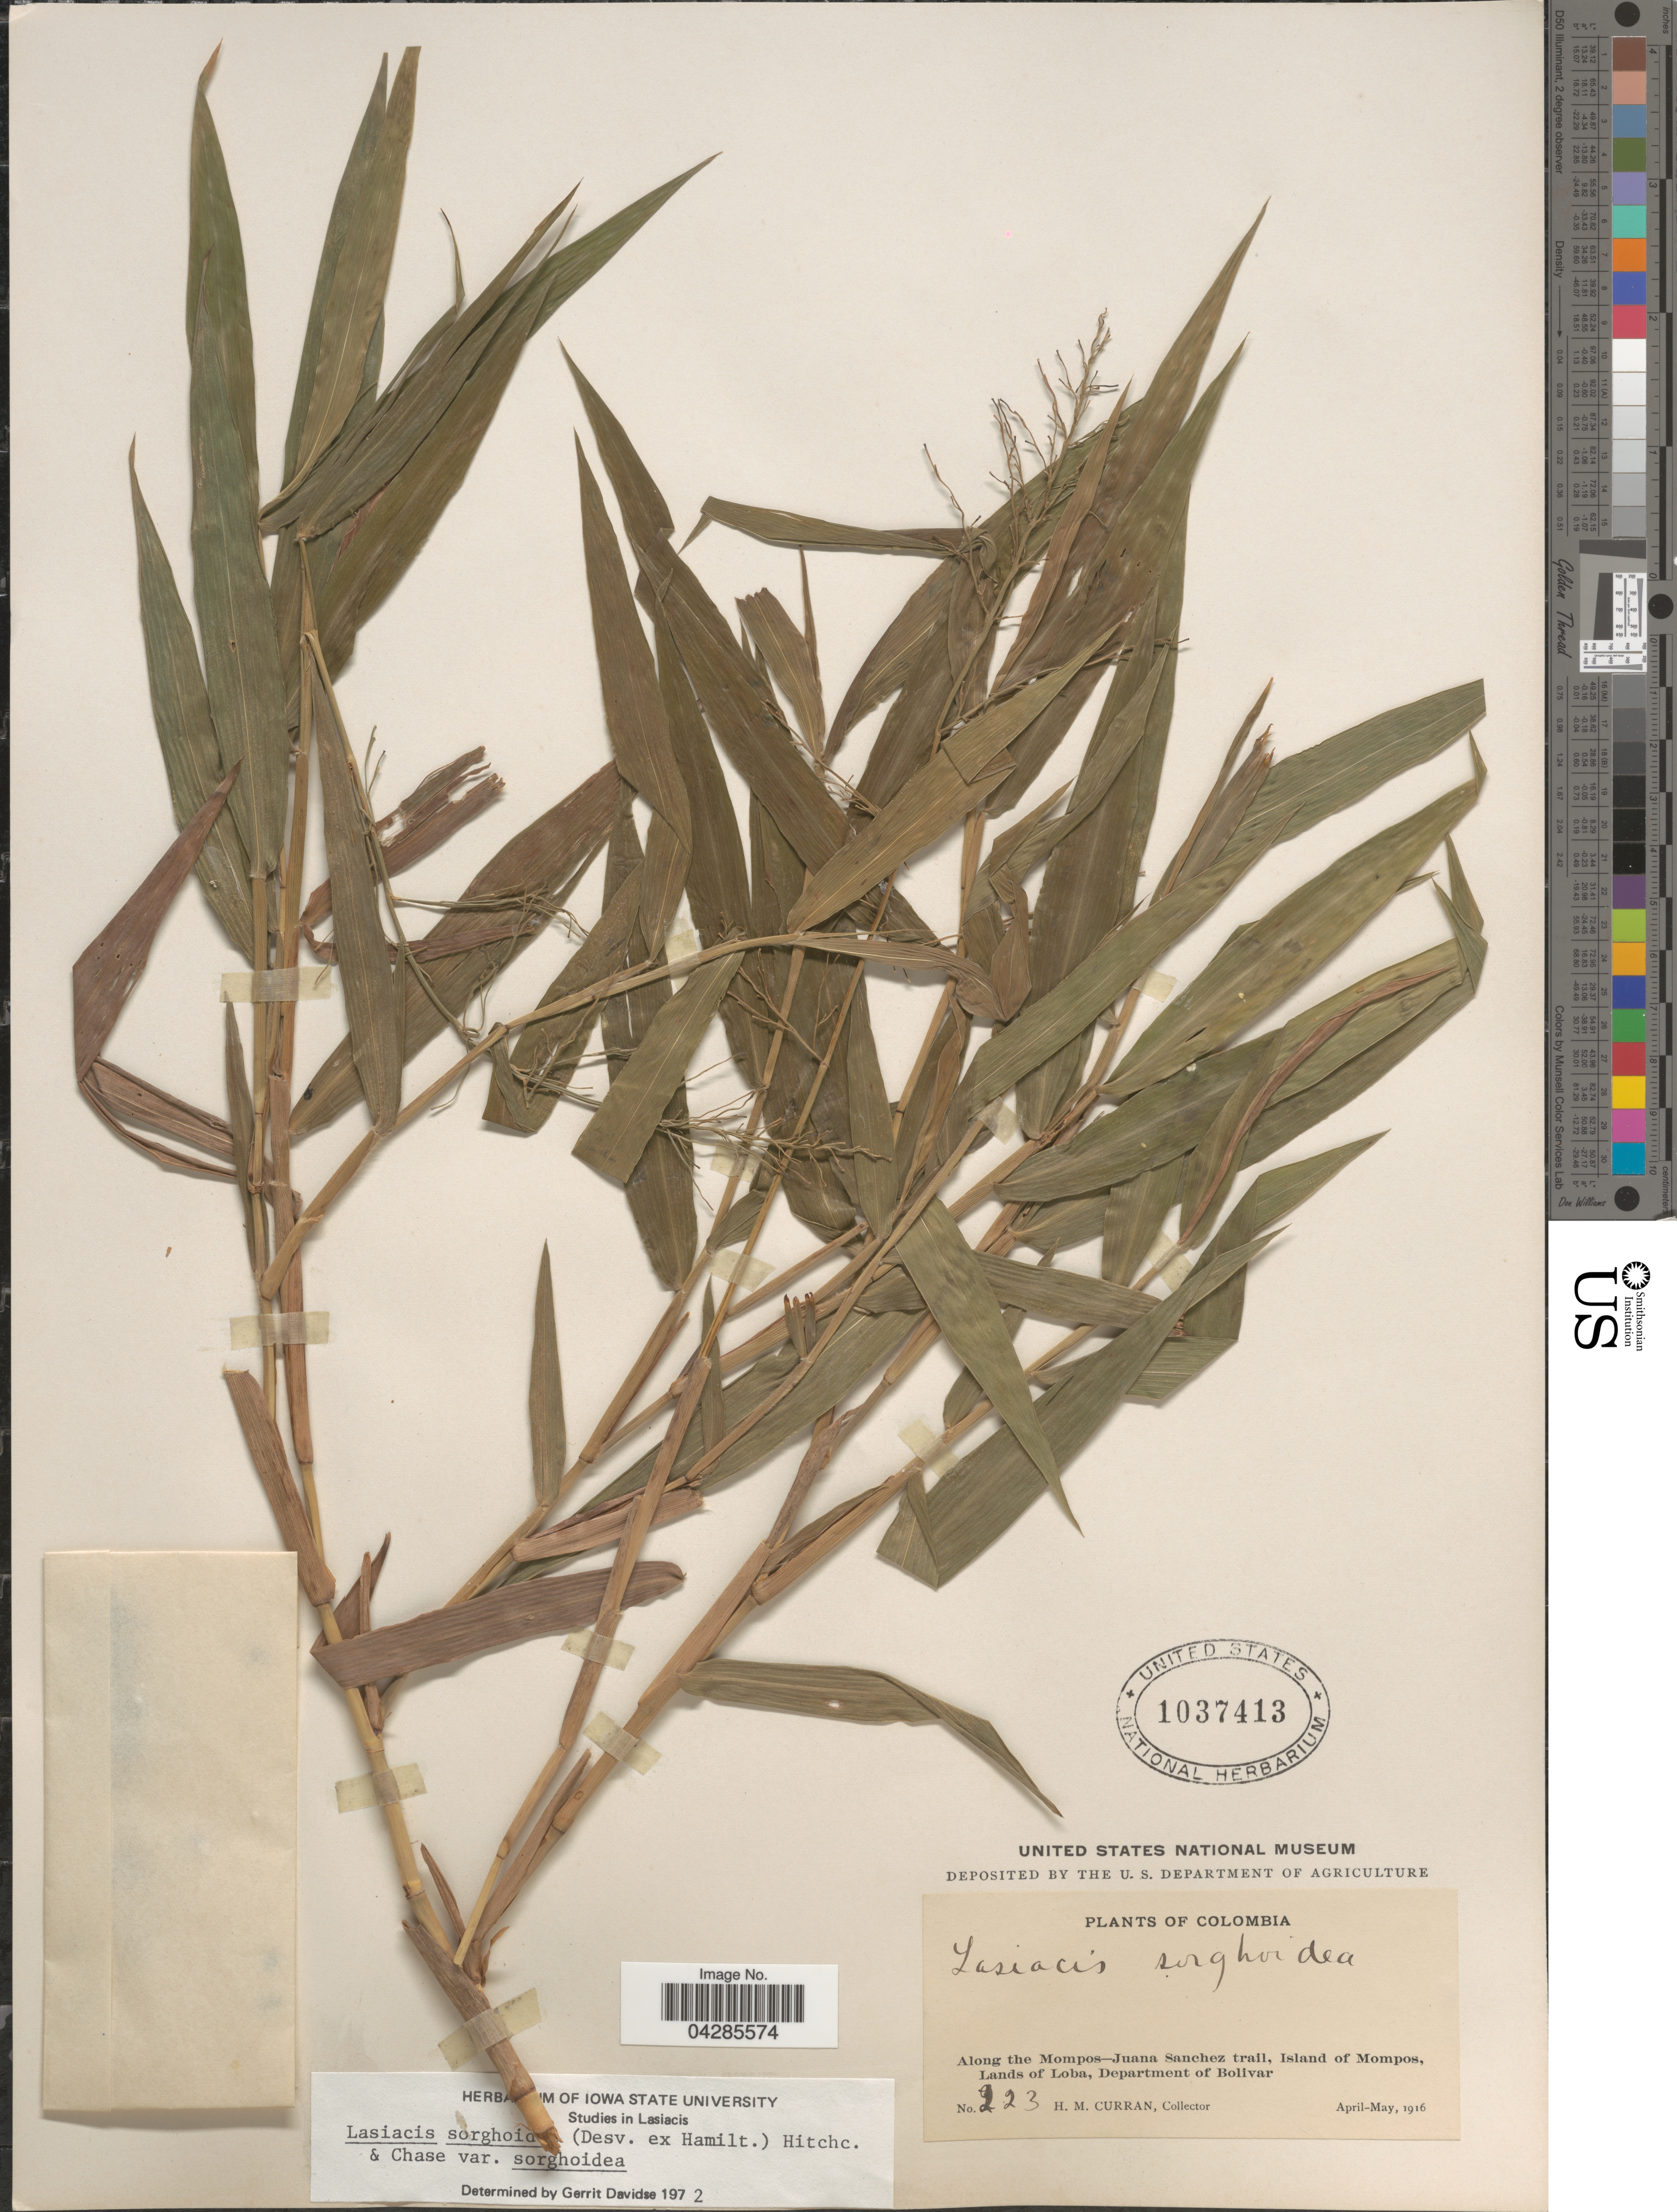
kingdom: Plantae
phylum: Tracheophyta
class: Liliopsida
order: Poales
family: Poaceae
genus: Lasiacis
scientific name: Lasiacis sorghoidea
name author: (Desv. ex Ham.) Hitchc. & Chase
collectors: H. M. Curran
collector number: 223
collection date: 1916-04/1916-05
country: Colombia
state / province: Bolívar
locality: Along the Mompos-Juana Sanchez trail, Island of Mompos, Lands of Loba, Department of Bolivar.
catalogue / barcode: US 1037413